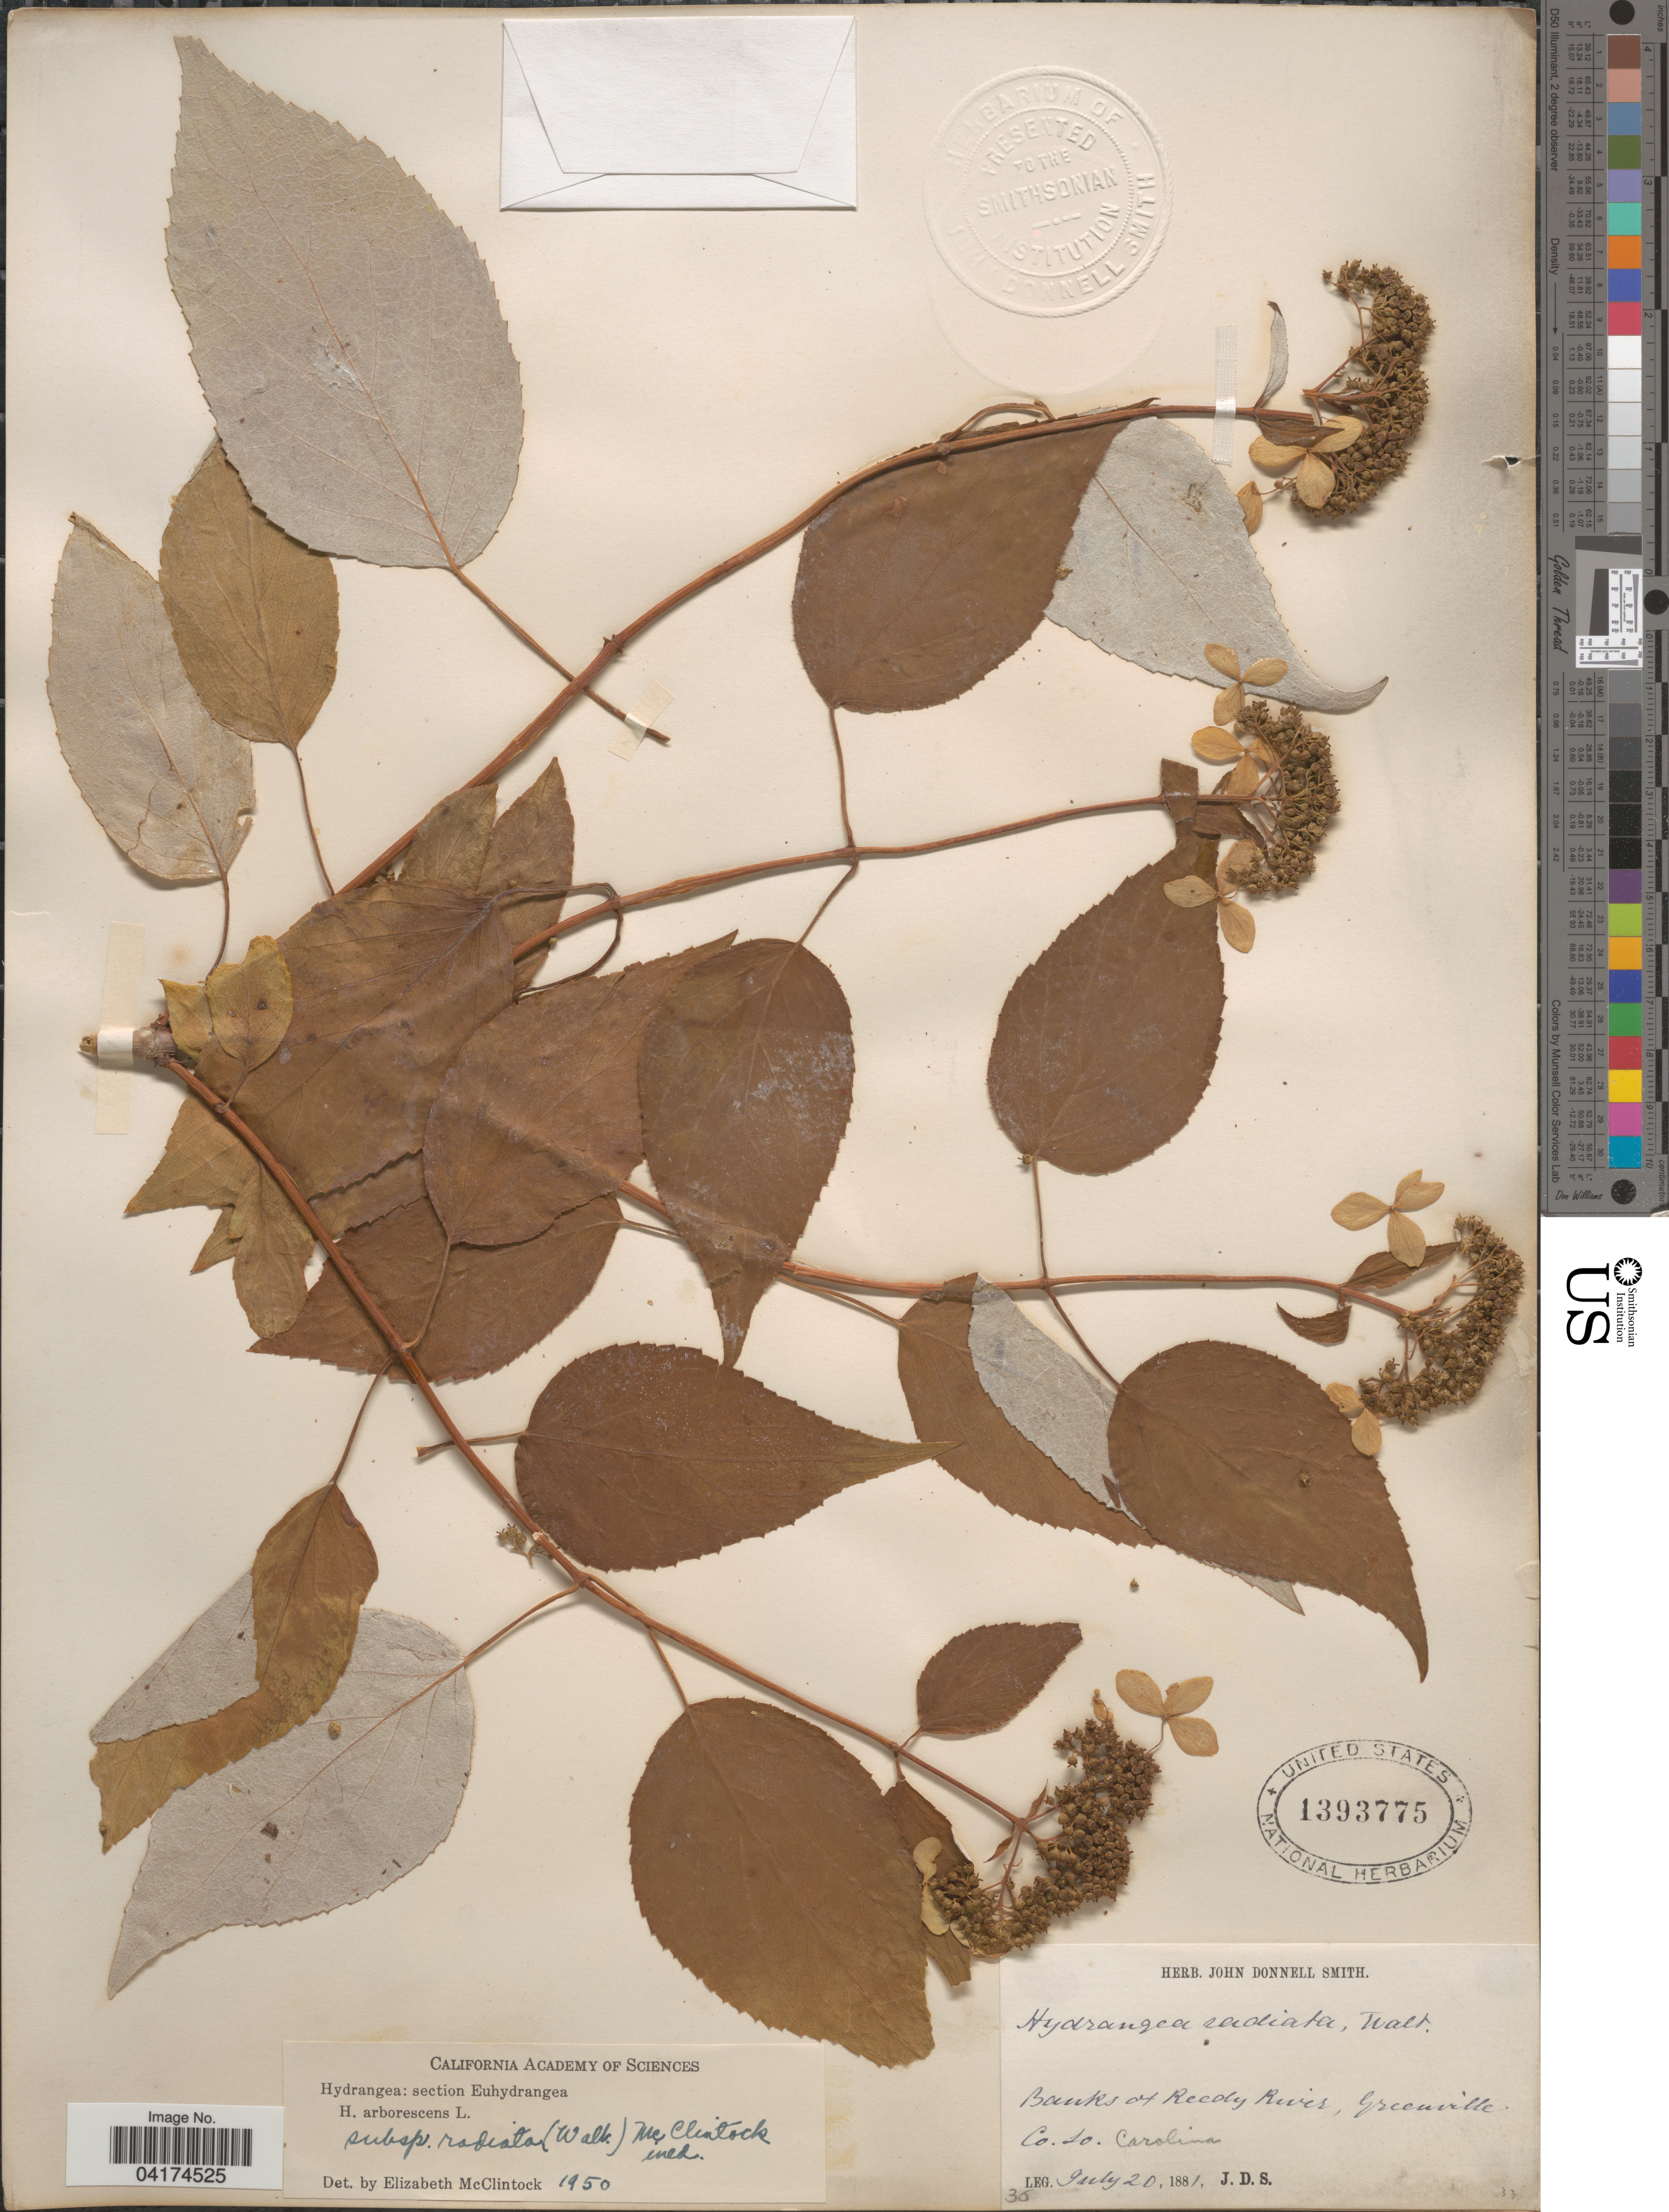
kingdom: Plantae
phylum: Tracheophyta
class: Magnoliopsida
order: Cornales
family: Hydrangeaceae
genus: Hydrangea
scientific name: Hydrangea arborescens subsp. radiata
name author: (Walter) E. M. McClint.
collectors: J. Donnell Smith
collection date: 1881-07-20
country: United States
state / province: South Carolina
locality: Banks at Reedy River, Greenville Co.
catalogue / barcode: US 1393775